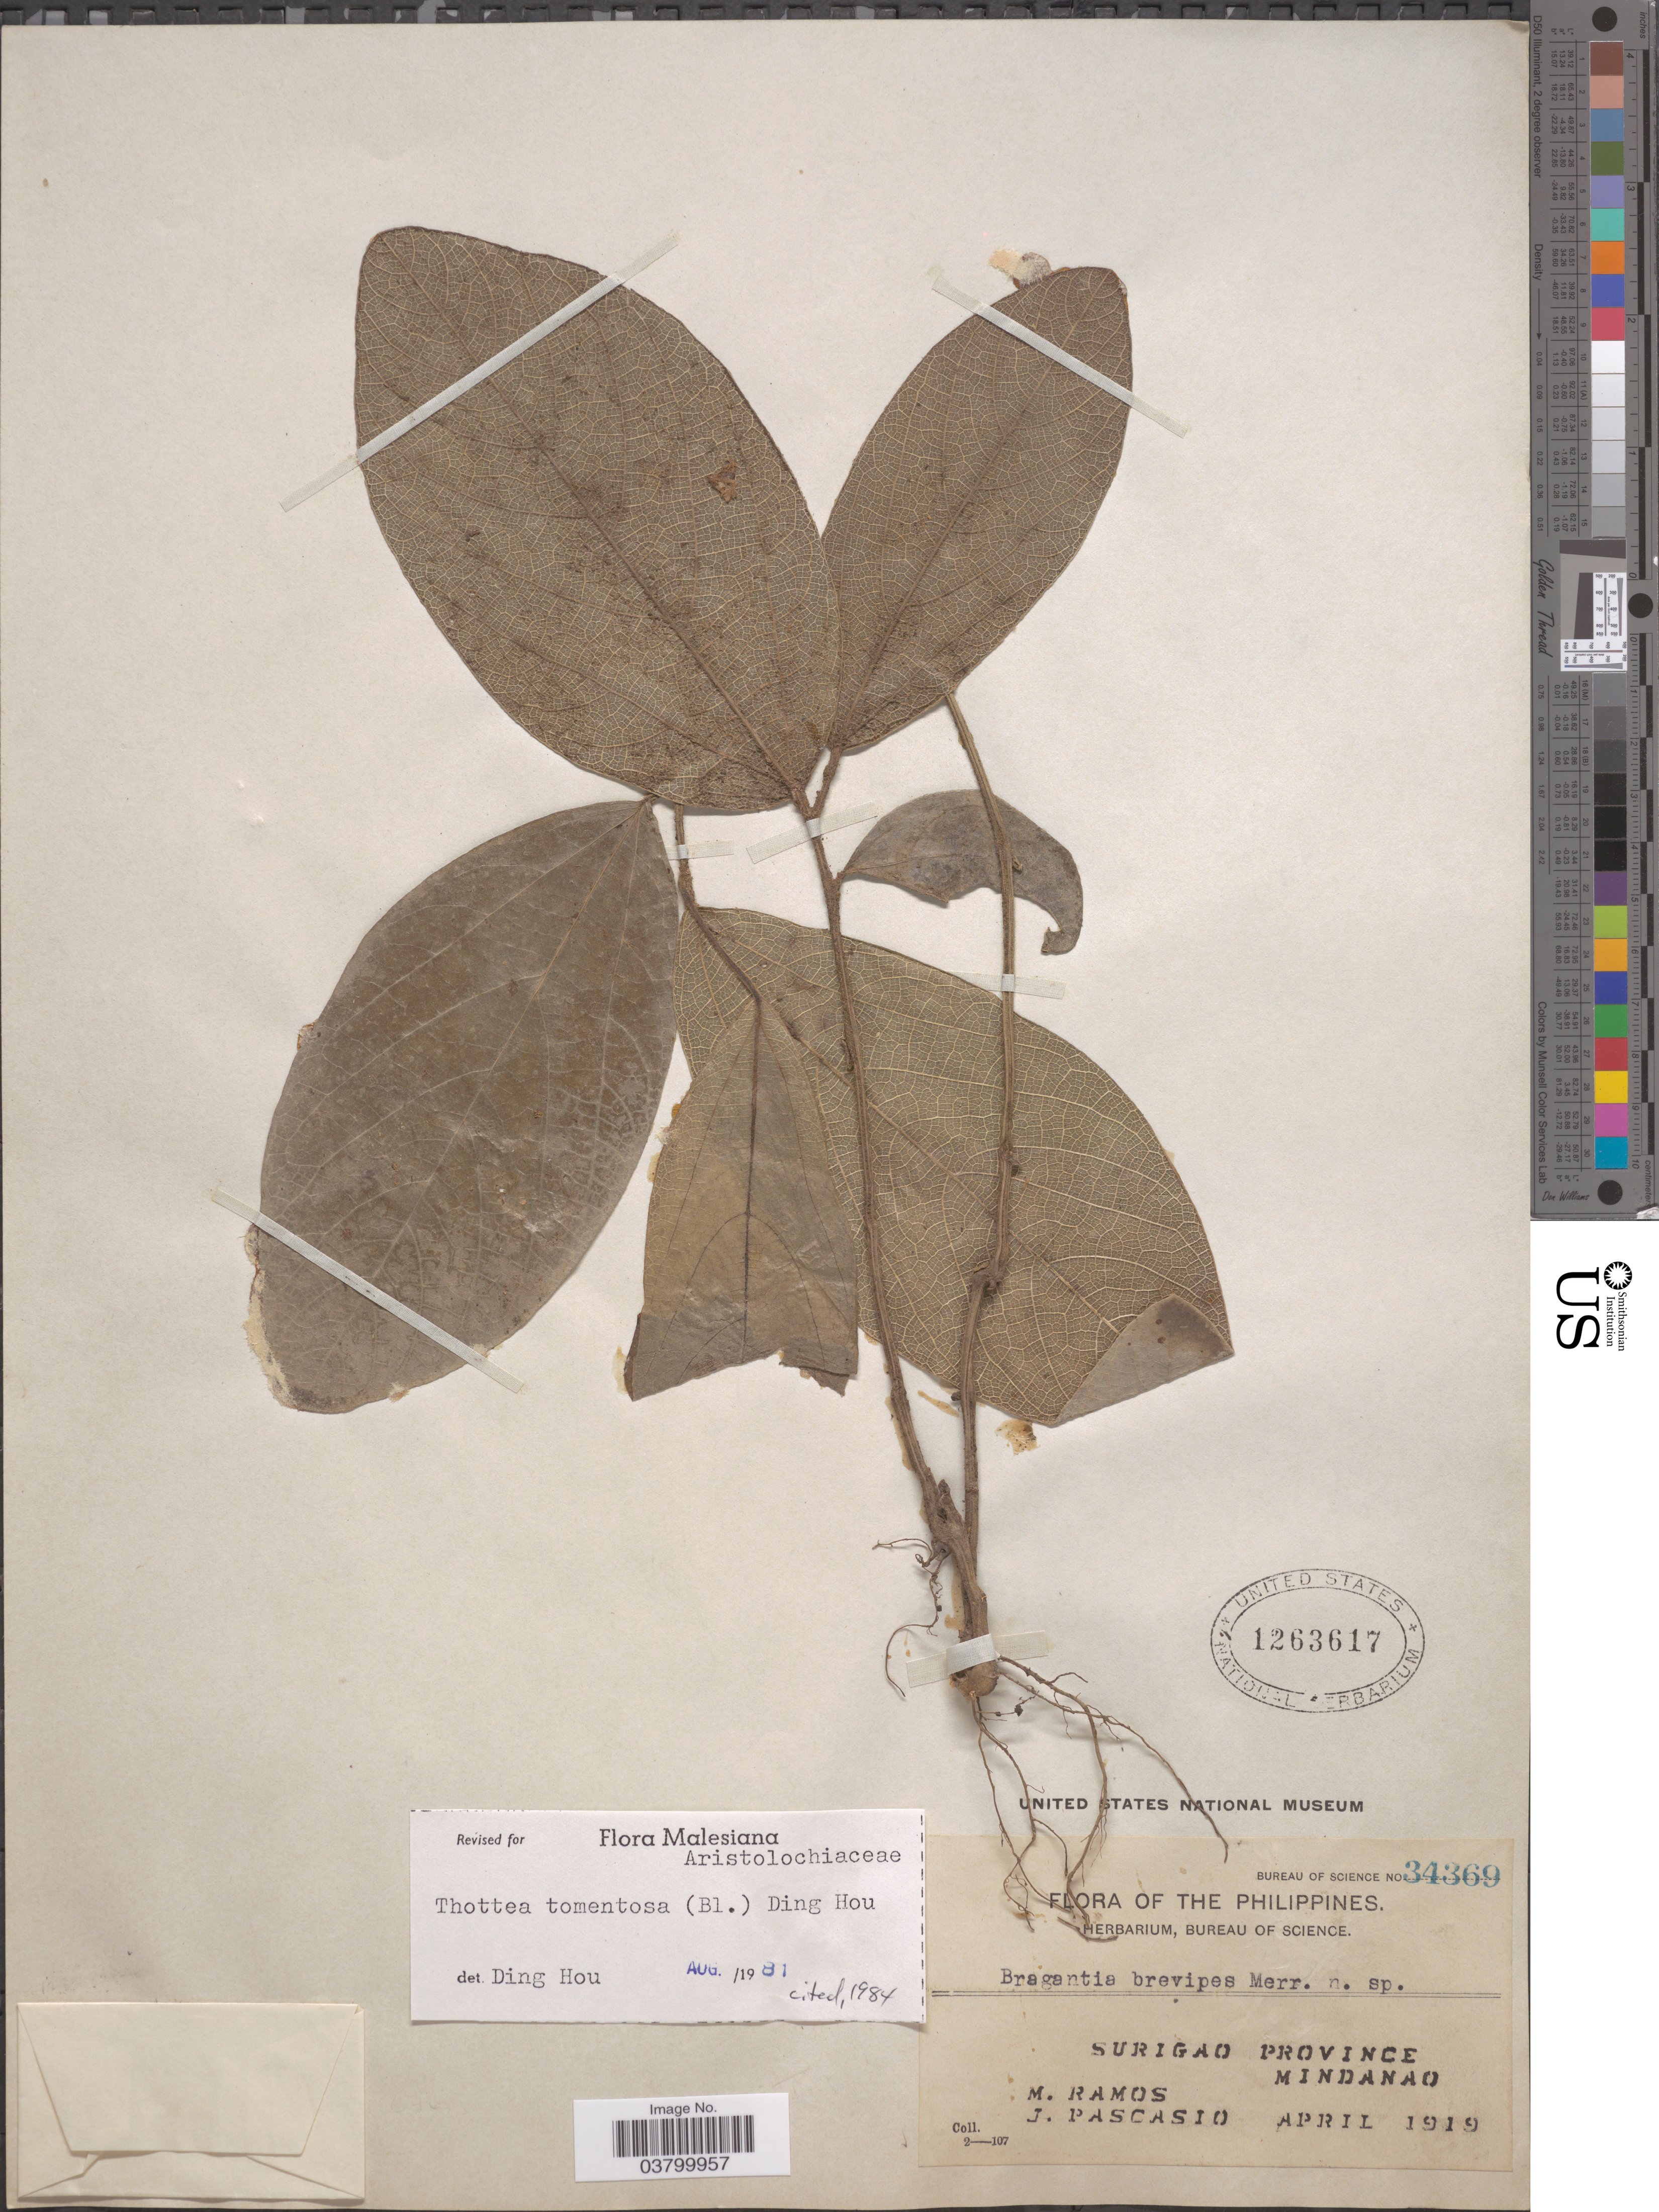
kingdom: Plantae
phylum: Tracheophyta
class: Magnoliopsida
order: Piperales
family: Aristolochiaceae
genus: Thottea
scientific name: Thottea tomentosa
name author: (Blume) Ding Hou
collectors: M. Ramos & J. Pascasio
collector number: Bureau of Science 34369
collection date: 1919-04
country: Philippines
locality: Surigao Province. Mindanao.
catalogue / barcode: US 1263617